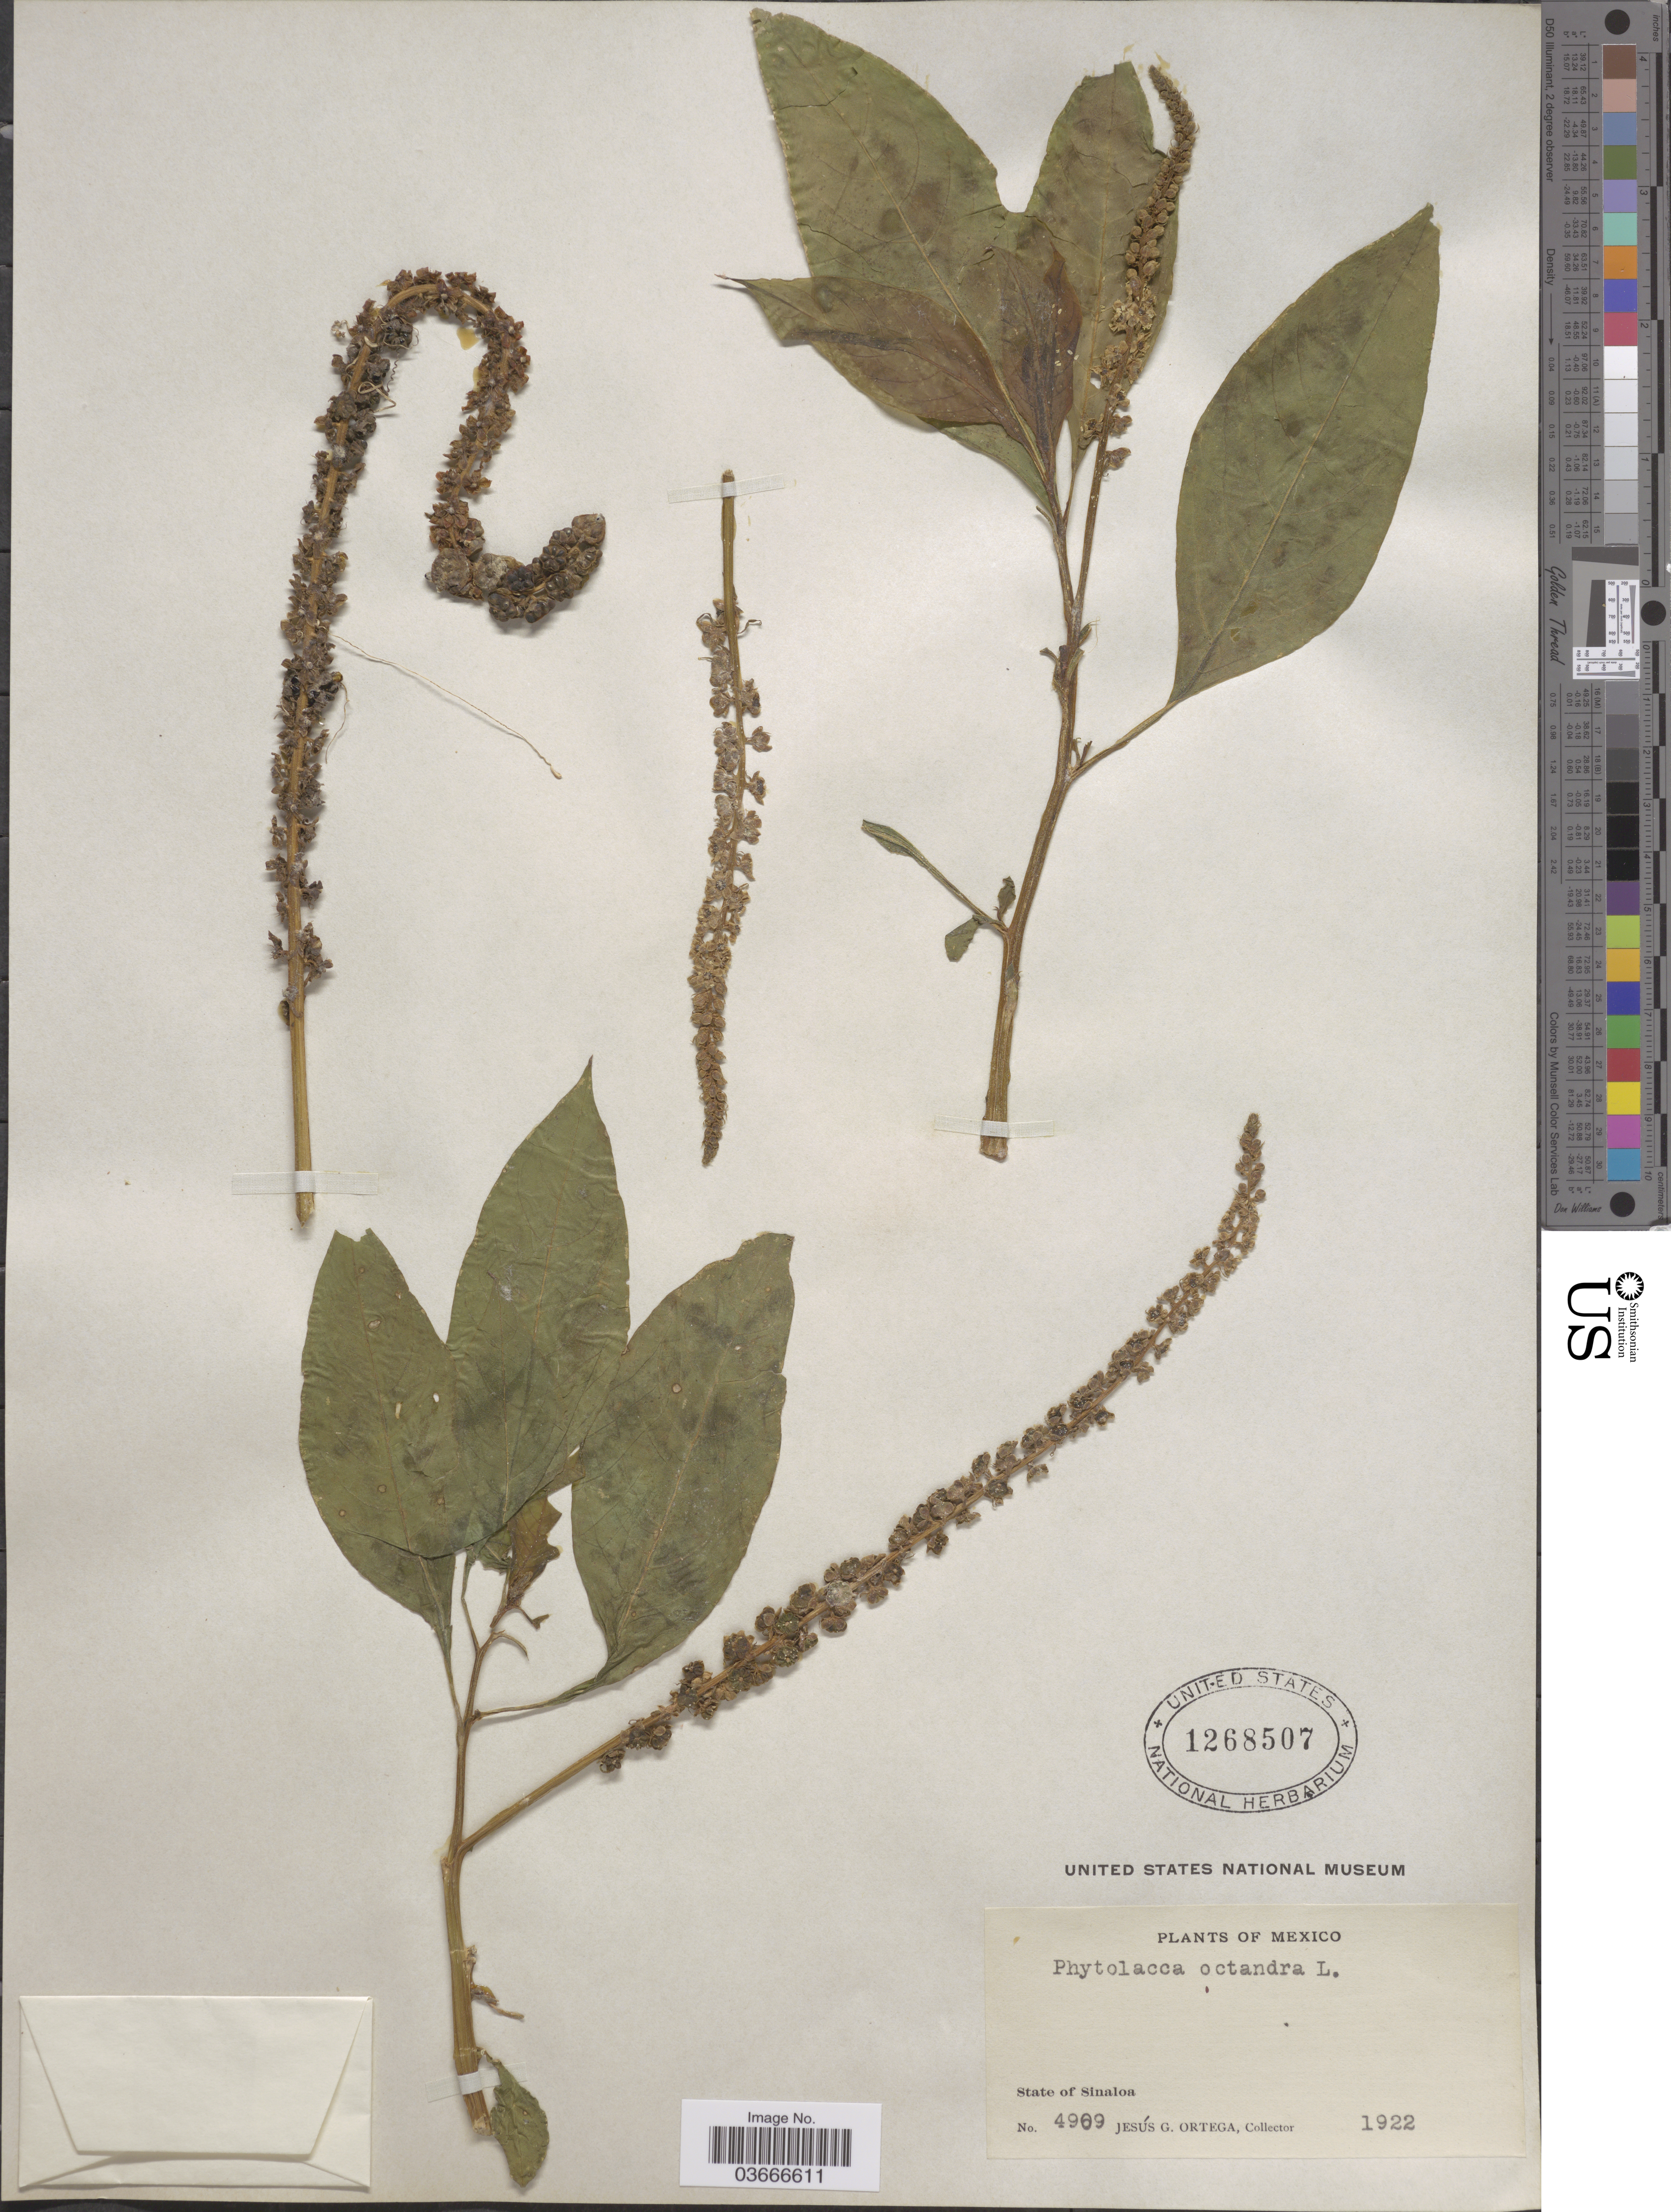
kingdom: Plantae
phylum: Tracheophyta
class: Magnoliopsida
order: Caryophyllales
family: Phytolaccaceae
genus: Phytolacca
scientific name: Phytolacca octandra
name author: L.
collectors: J. Ortega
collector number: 4909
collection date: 1922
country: Mexico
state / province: Sinaloa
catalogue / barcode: US 1268507